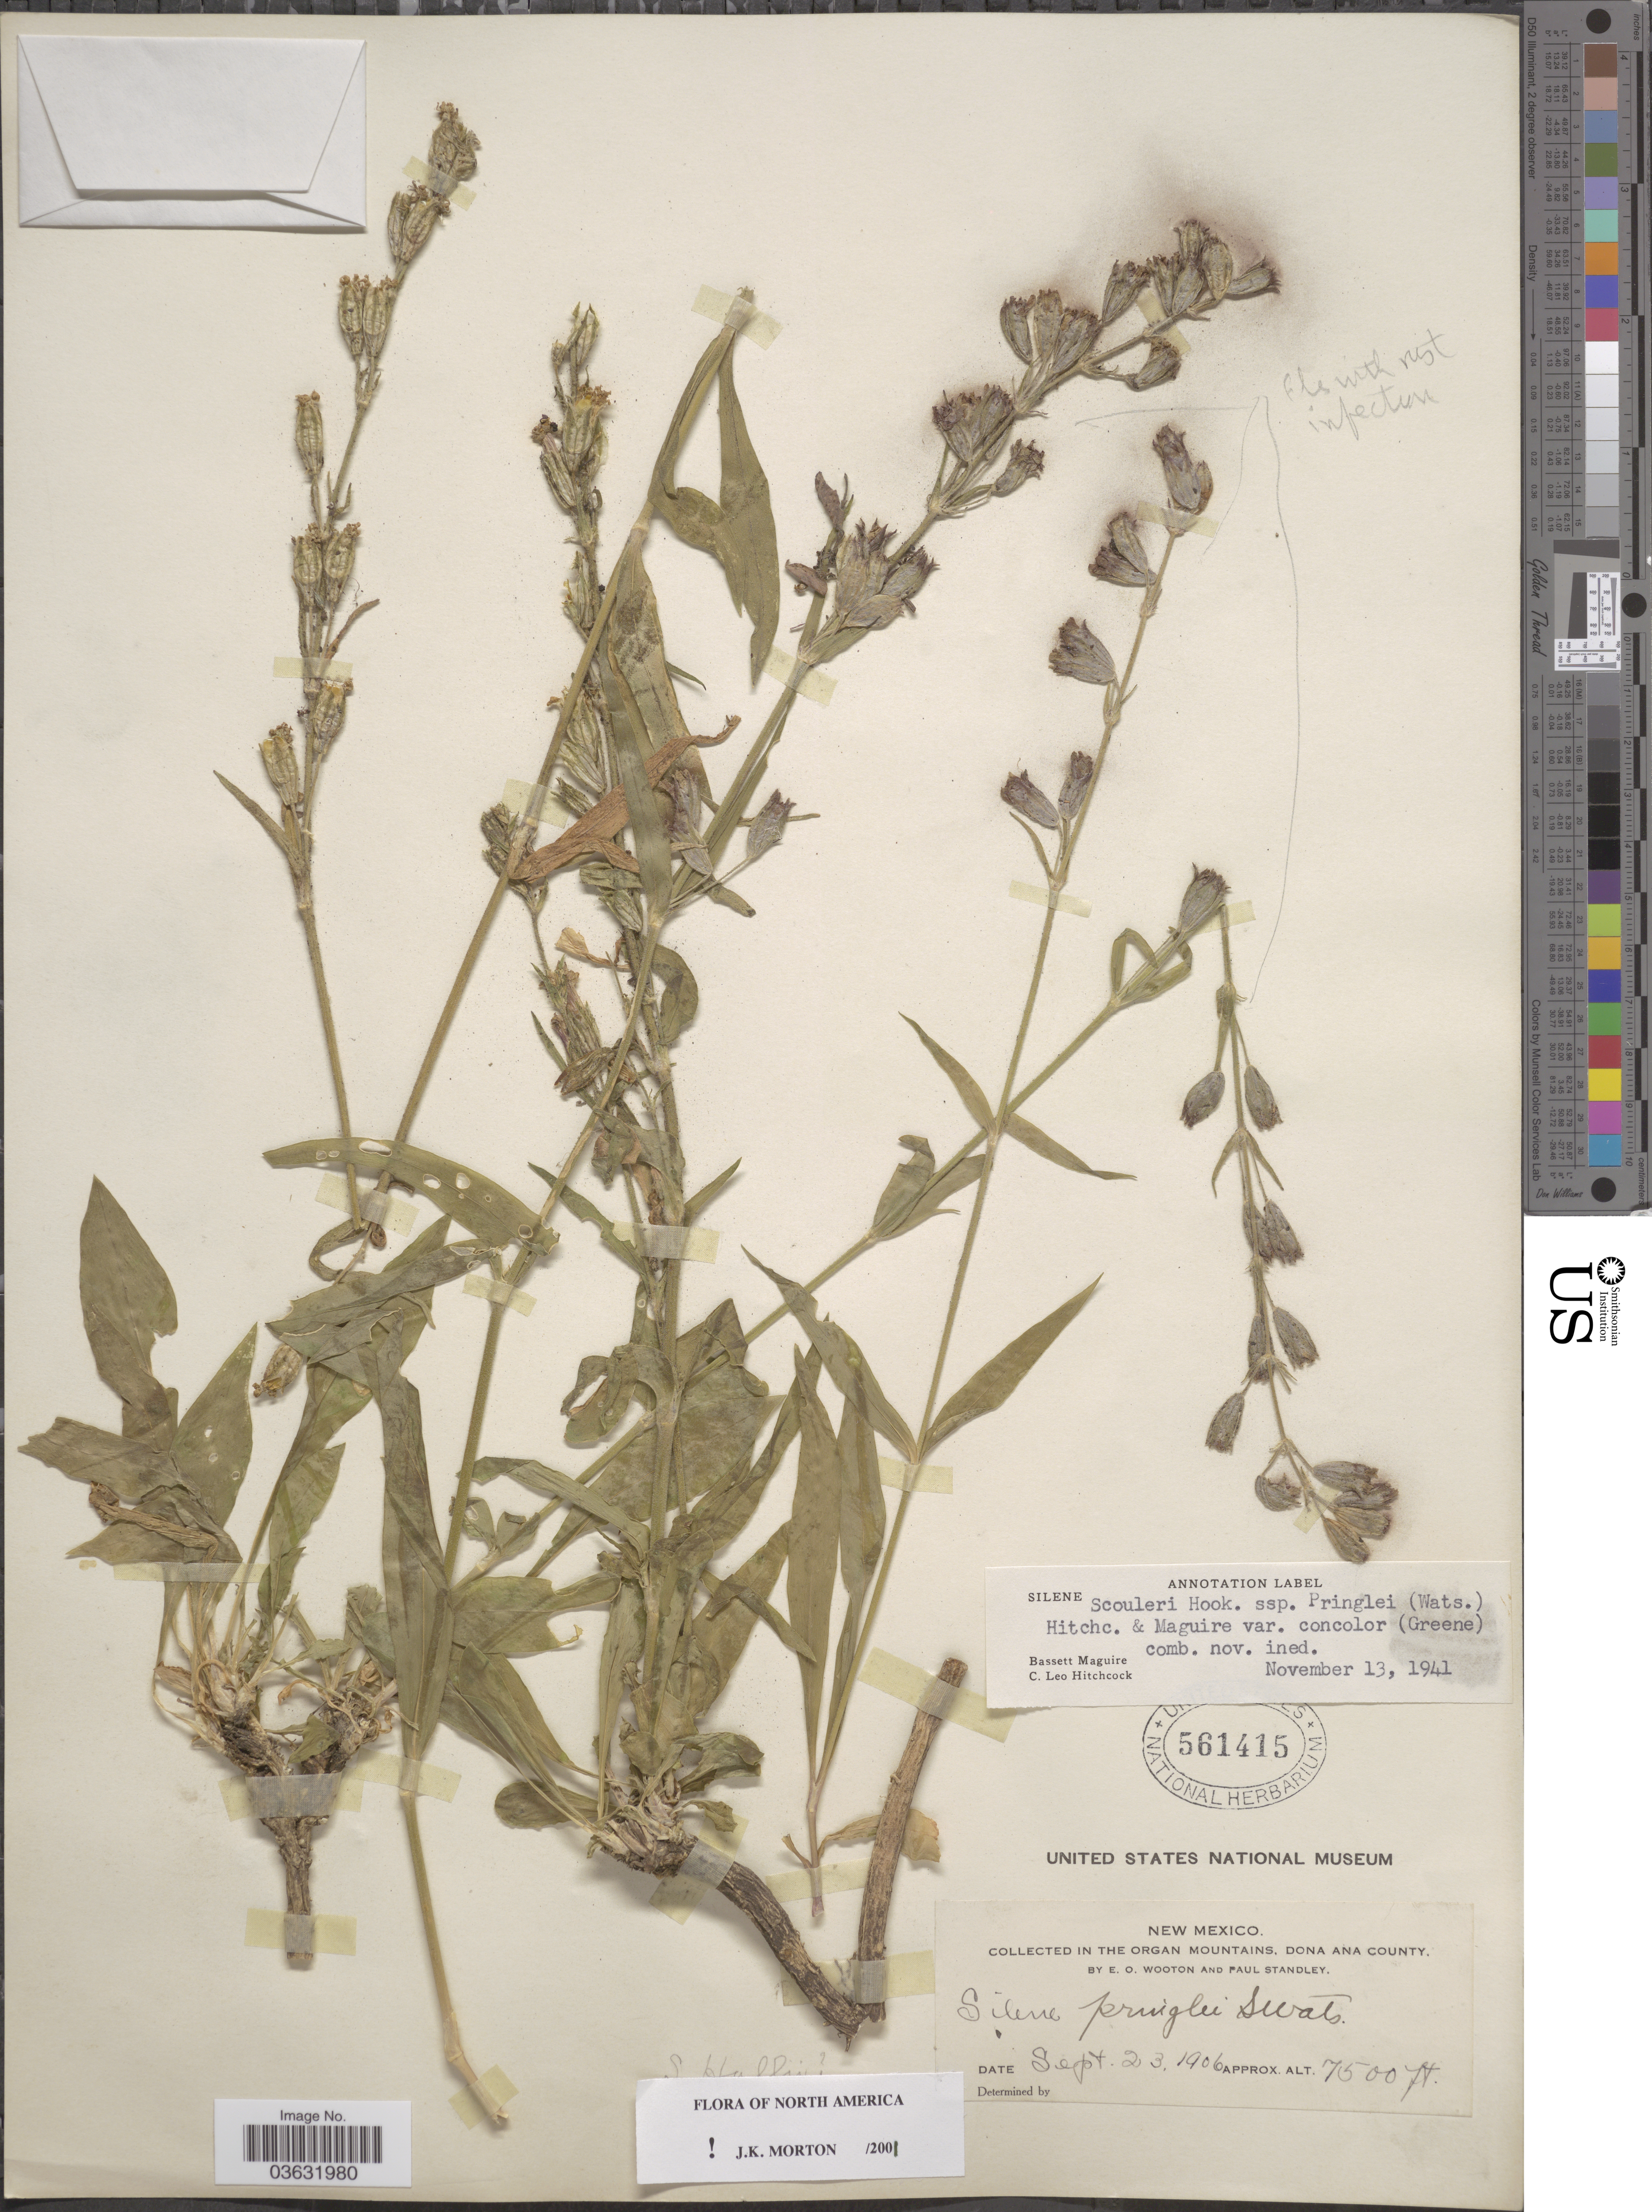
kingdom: Plantae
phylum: Tracheophyta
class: Magnoliopsida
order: Caryophyllales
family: Caryophyllaceae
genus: Silene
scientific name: Silene scouleri var. concolor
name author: (Greene) C.L. Hitchc. & Maguire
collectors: E. O. Wooton & P. C. Standley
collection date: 1906-09-23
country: United States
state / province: New Mexico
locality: In the Organ Mountains, Dona Ana County.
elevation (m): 2286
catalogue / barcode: US 561415